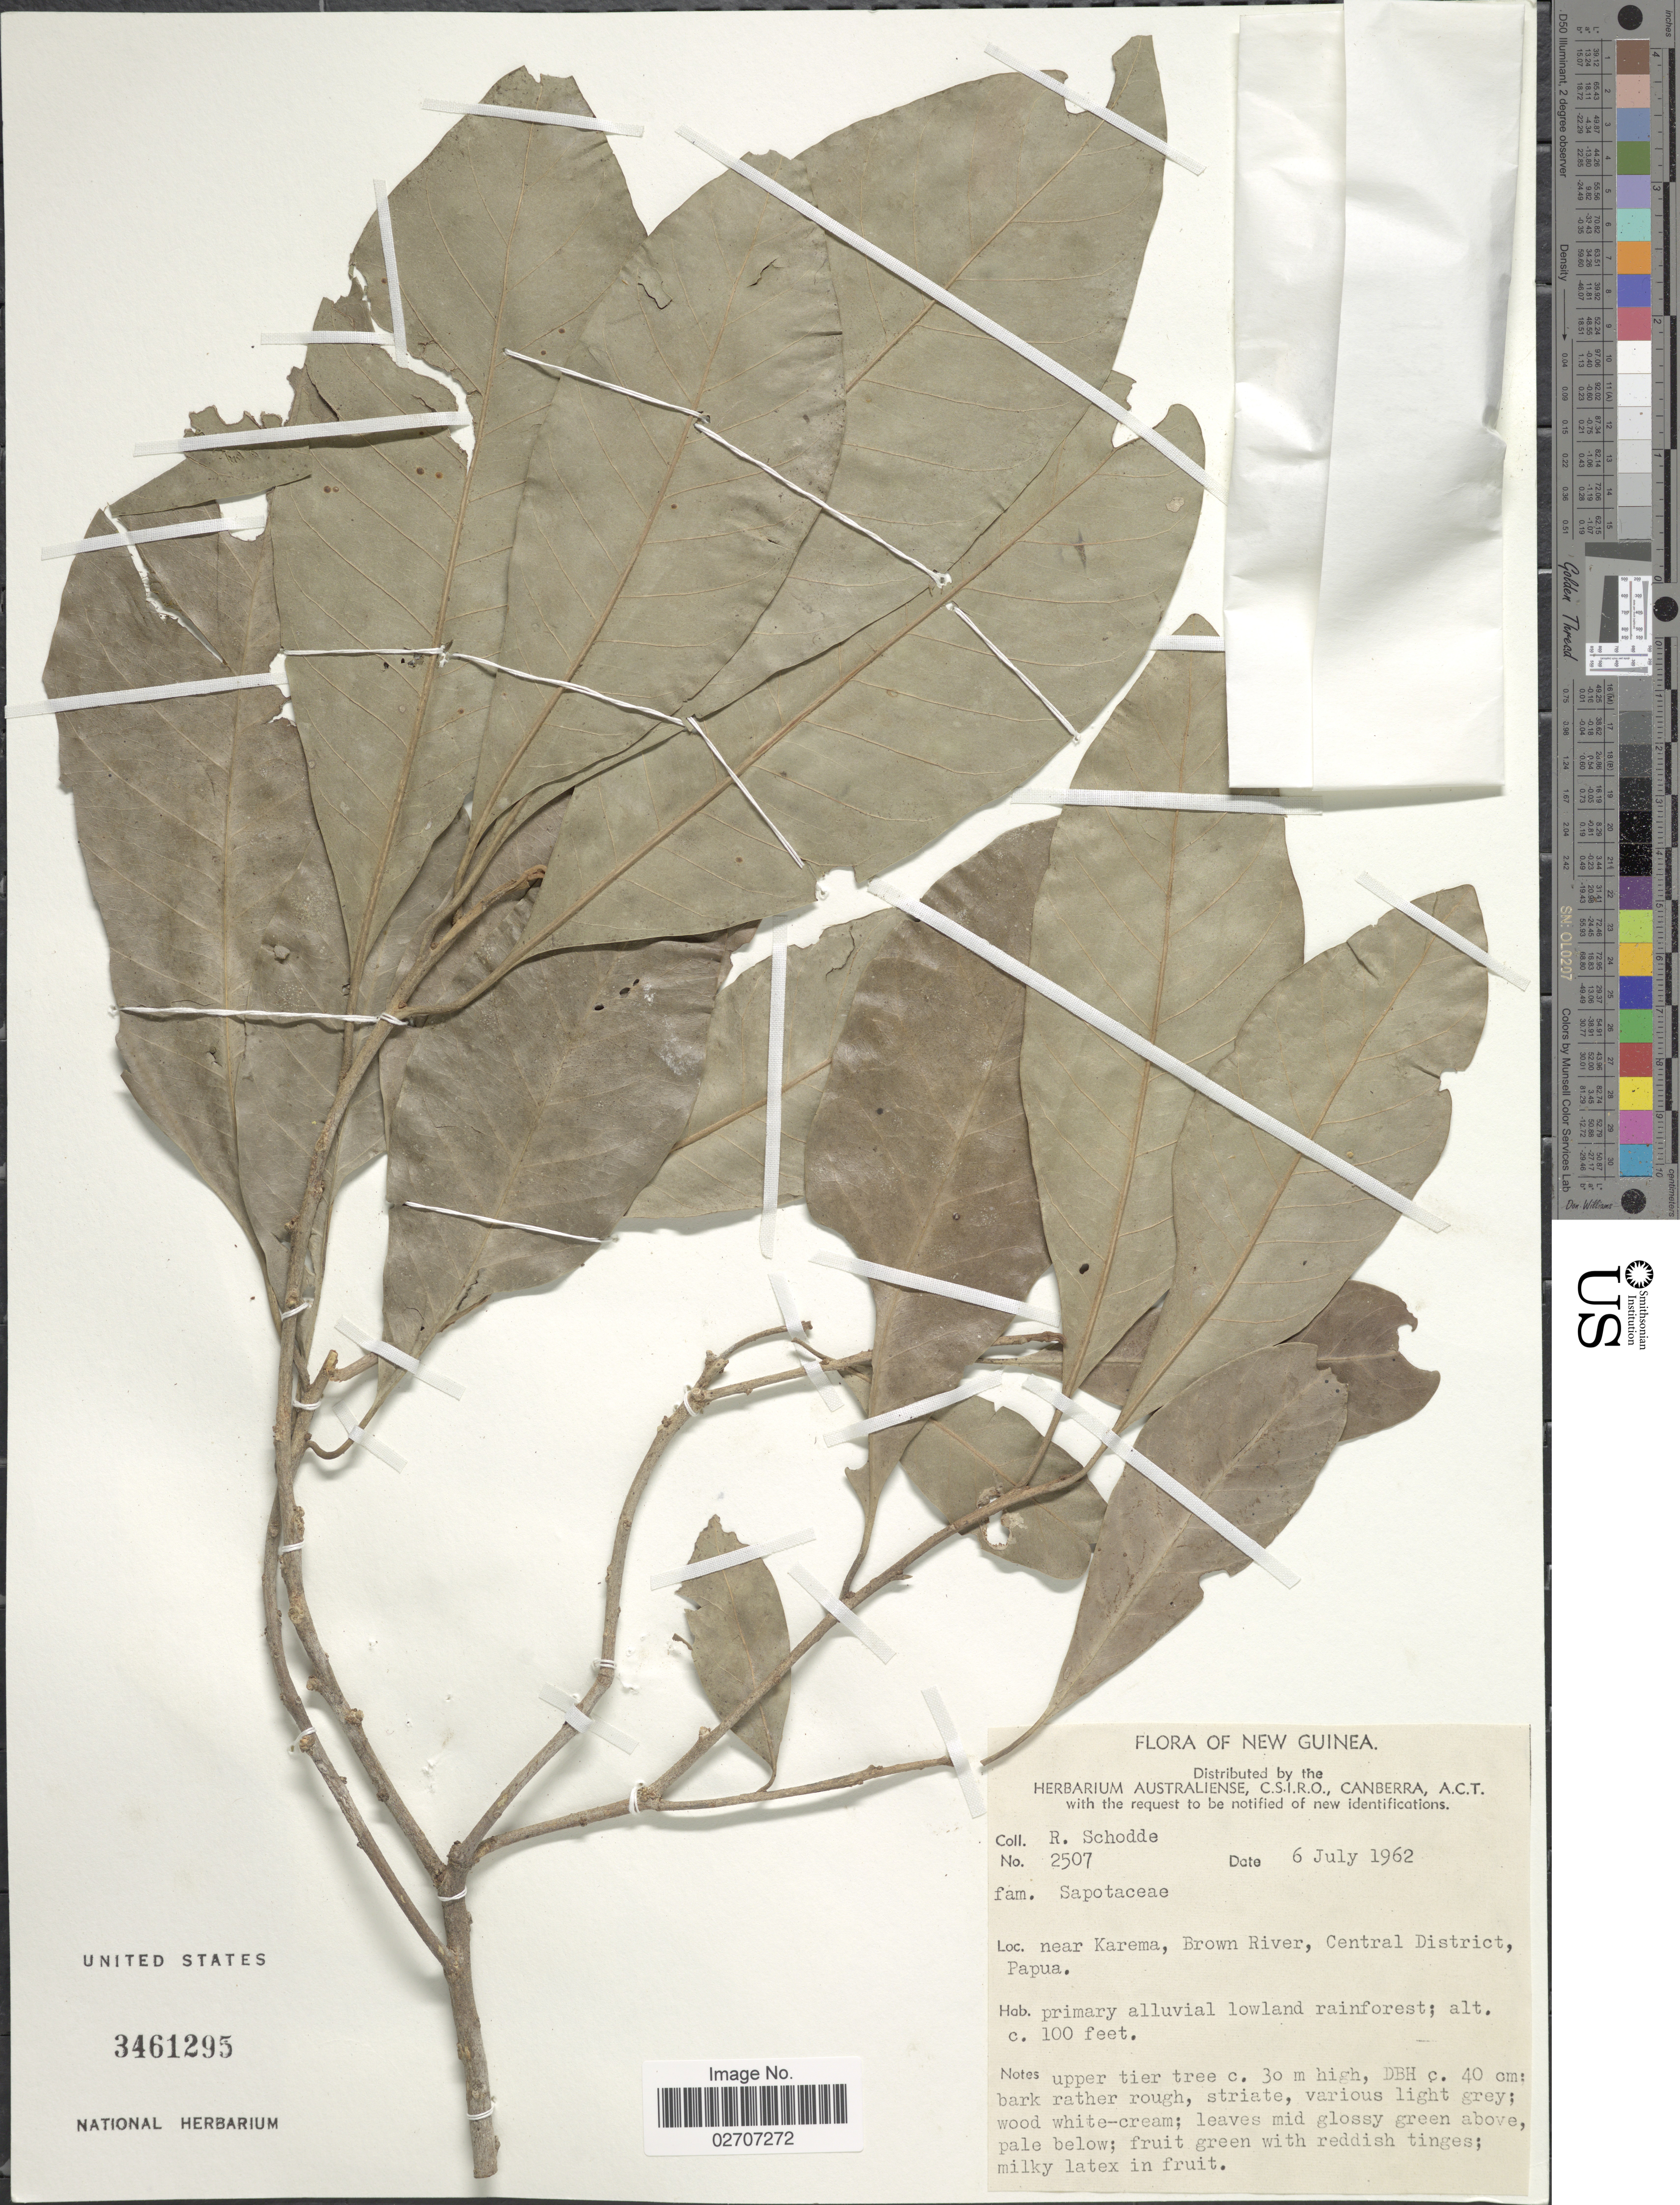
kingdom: Plantae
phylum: Tracheophyta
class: Magnoliopsida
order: Ericales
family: Sapotaceae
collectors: R. Schodde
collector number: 2507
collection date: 1962-07-06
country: Papua New Guinea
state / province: Central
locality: New Guinea, Near Karema, Brown River, Central District, Papua.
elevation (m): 30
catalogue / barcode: US 3461295